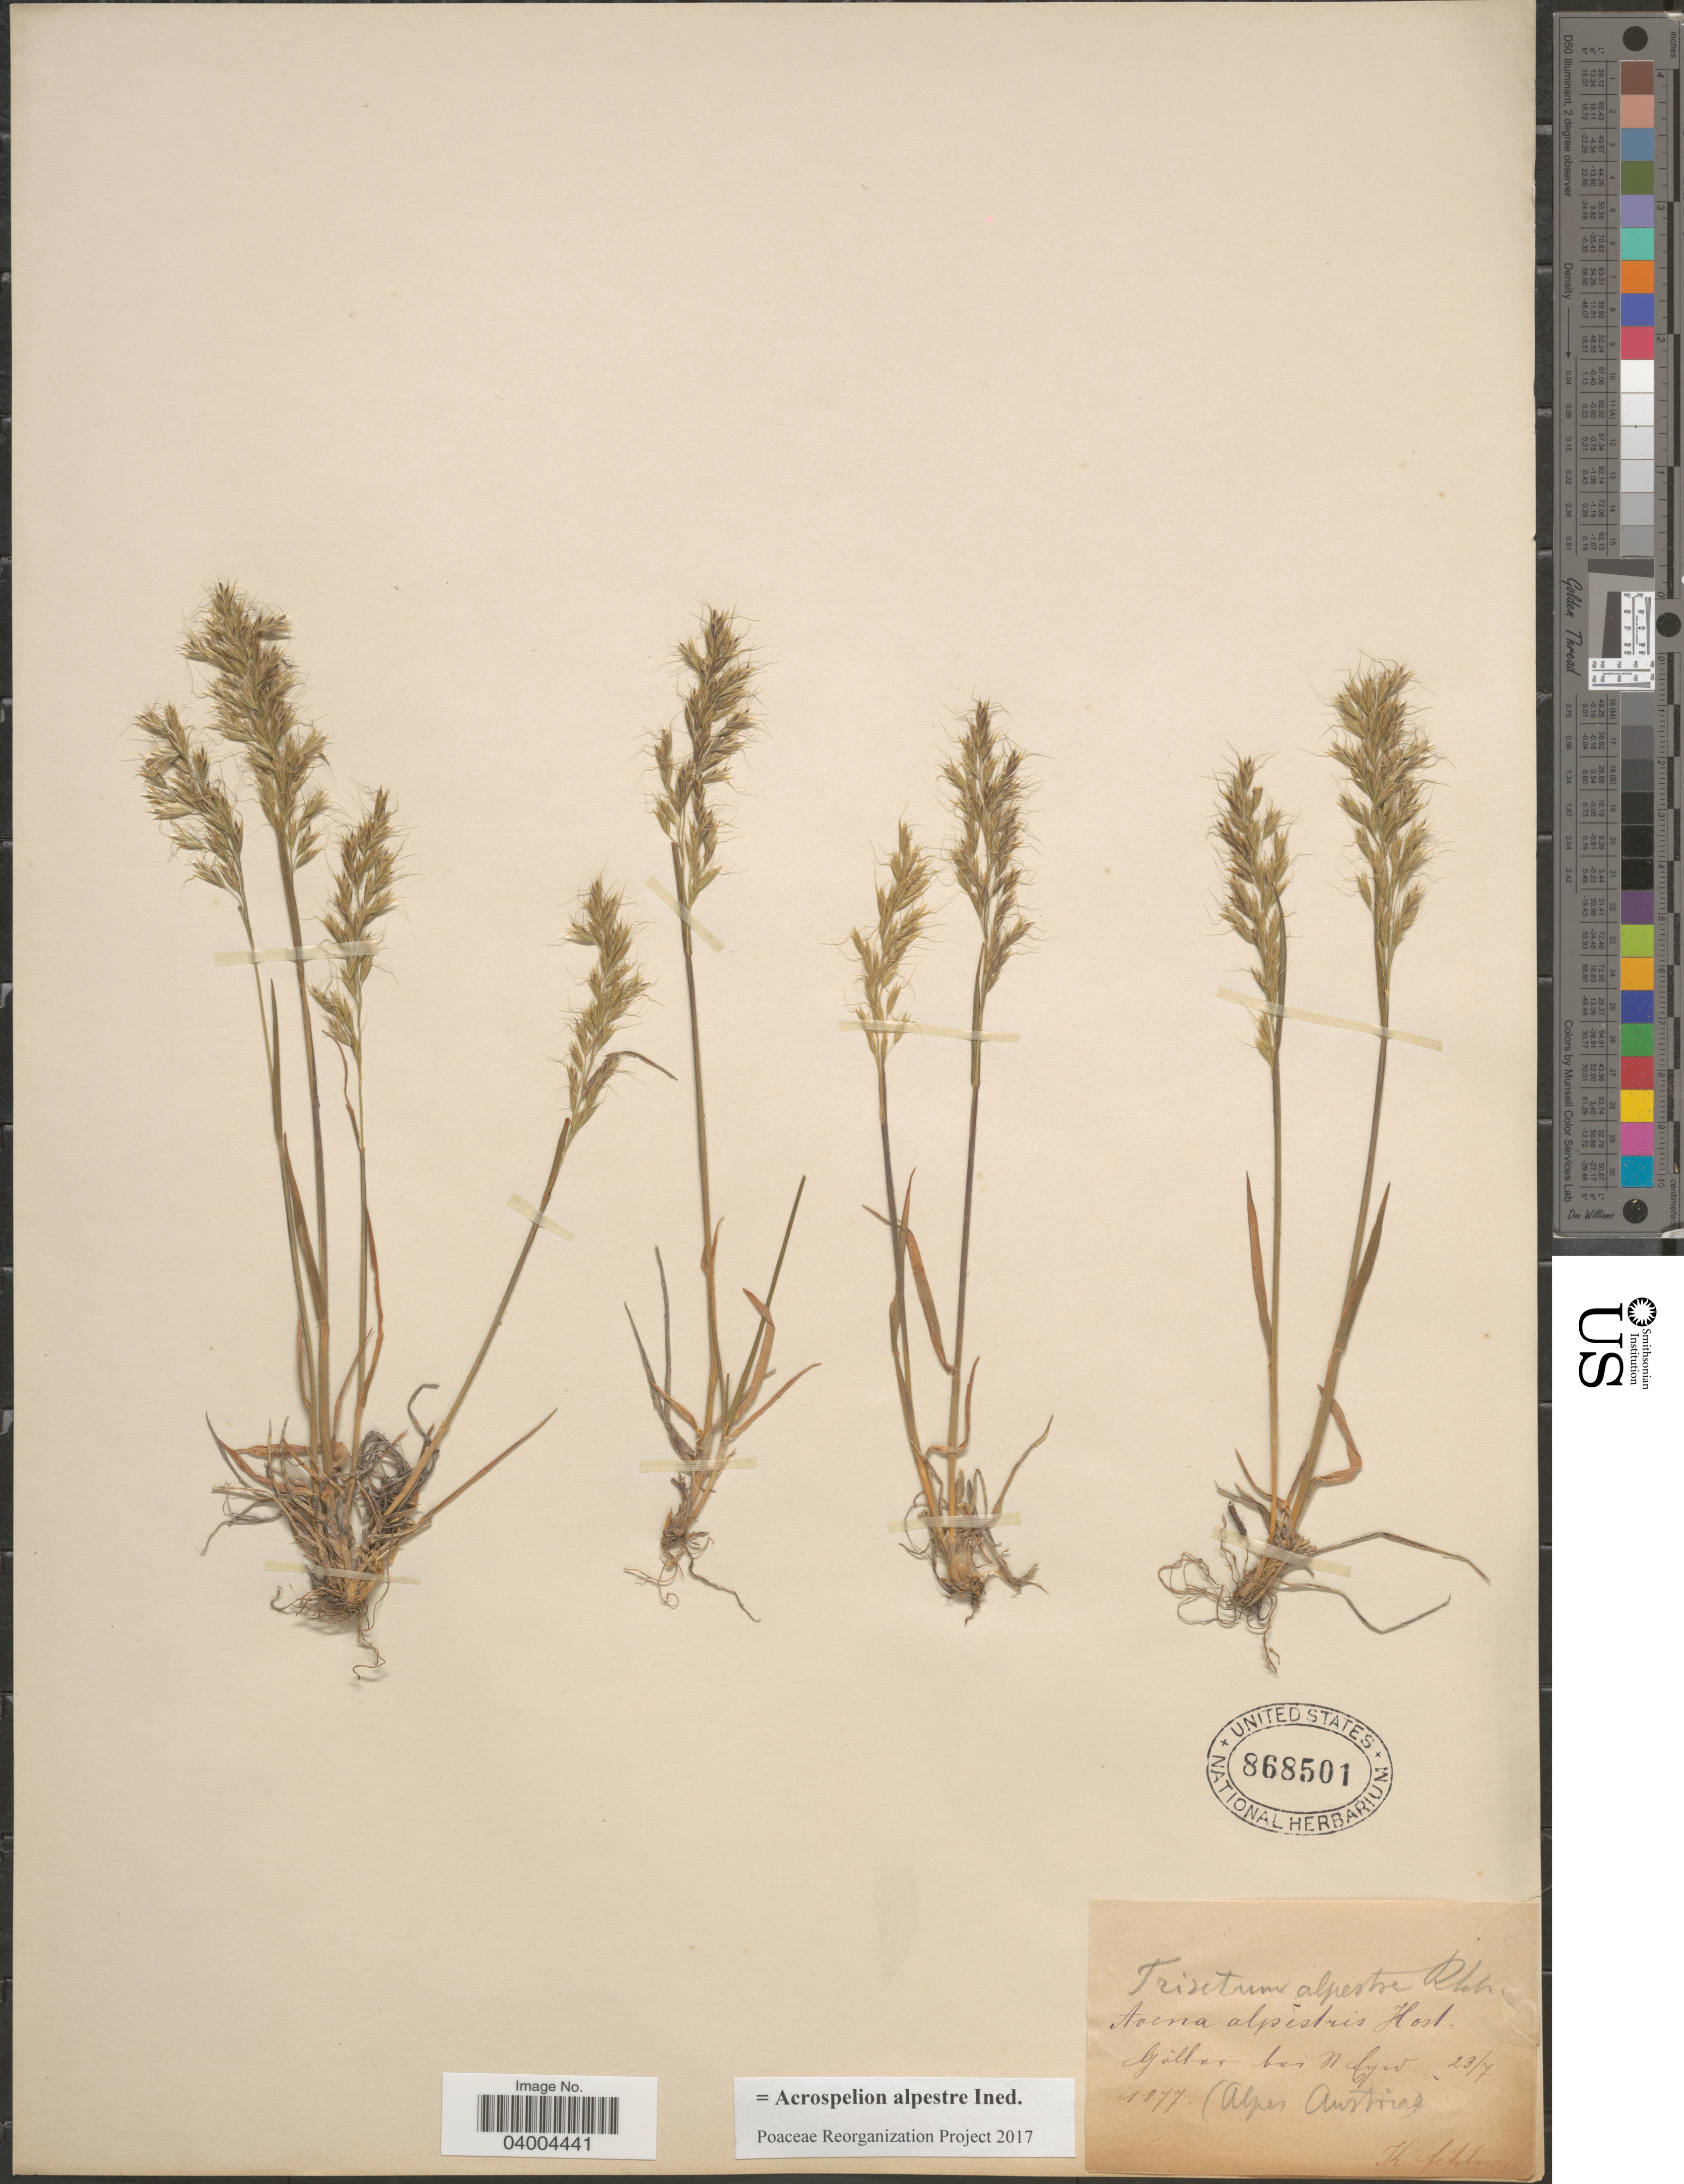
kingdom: Plantae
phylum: Tracheophyta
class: Liliopsida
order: Poales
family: Poaceae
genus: Acrospelion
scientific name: Acrospelion alpestre ined.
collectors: K. Falkner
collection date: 1877-07-23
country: Austria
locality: Göllno bei N. Crysu (Alpes Austriae). [interpreted]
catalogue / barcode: US 868501